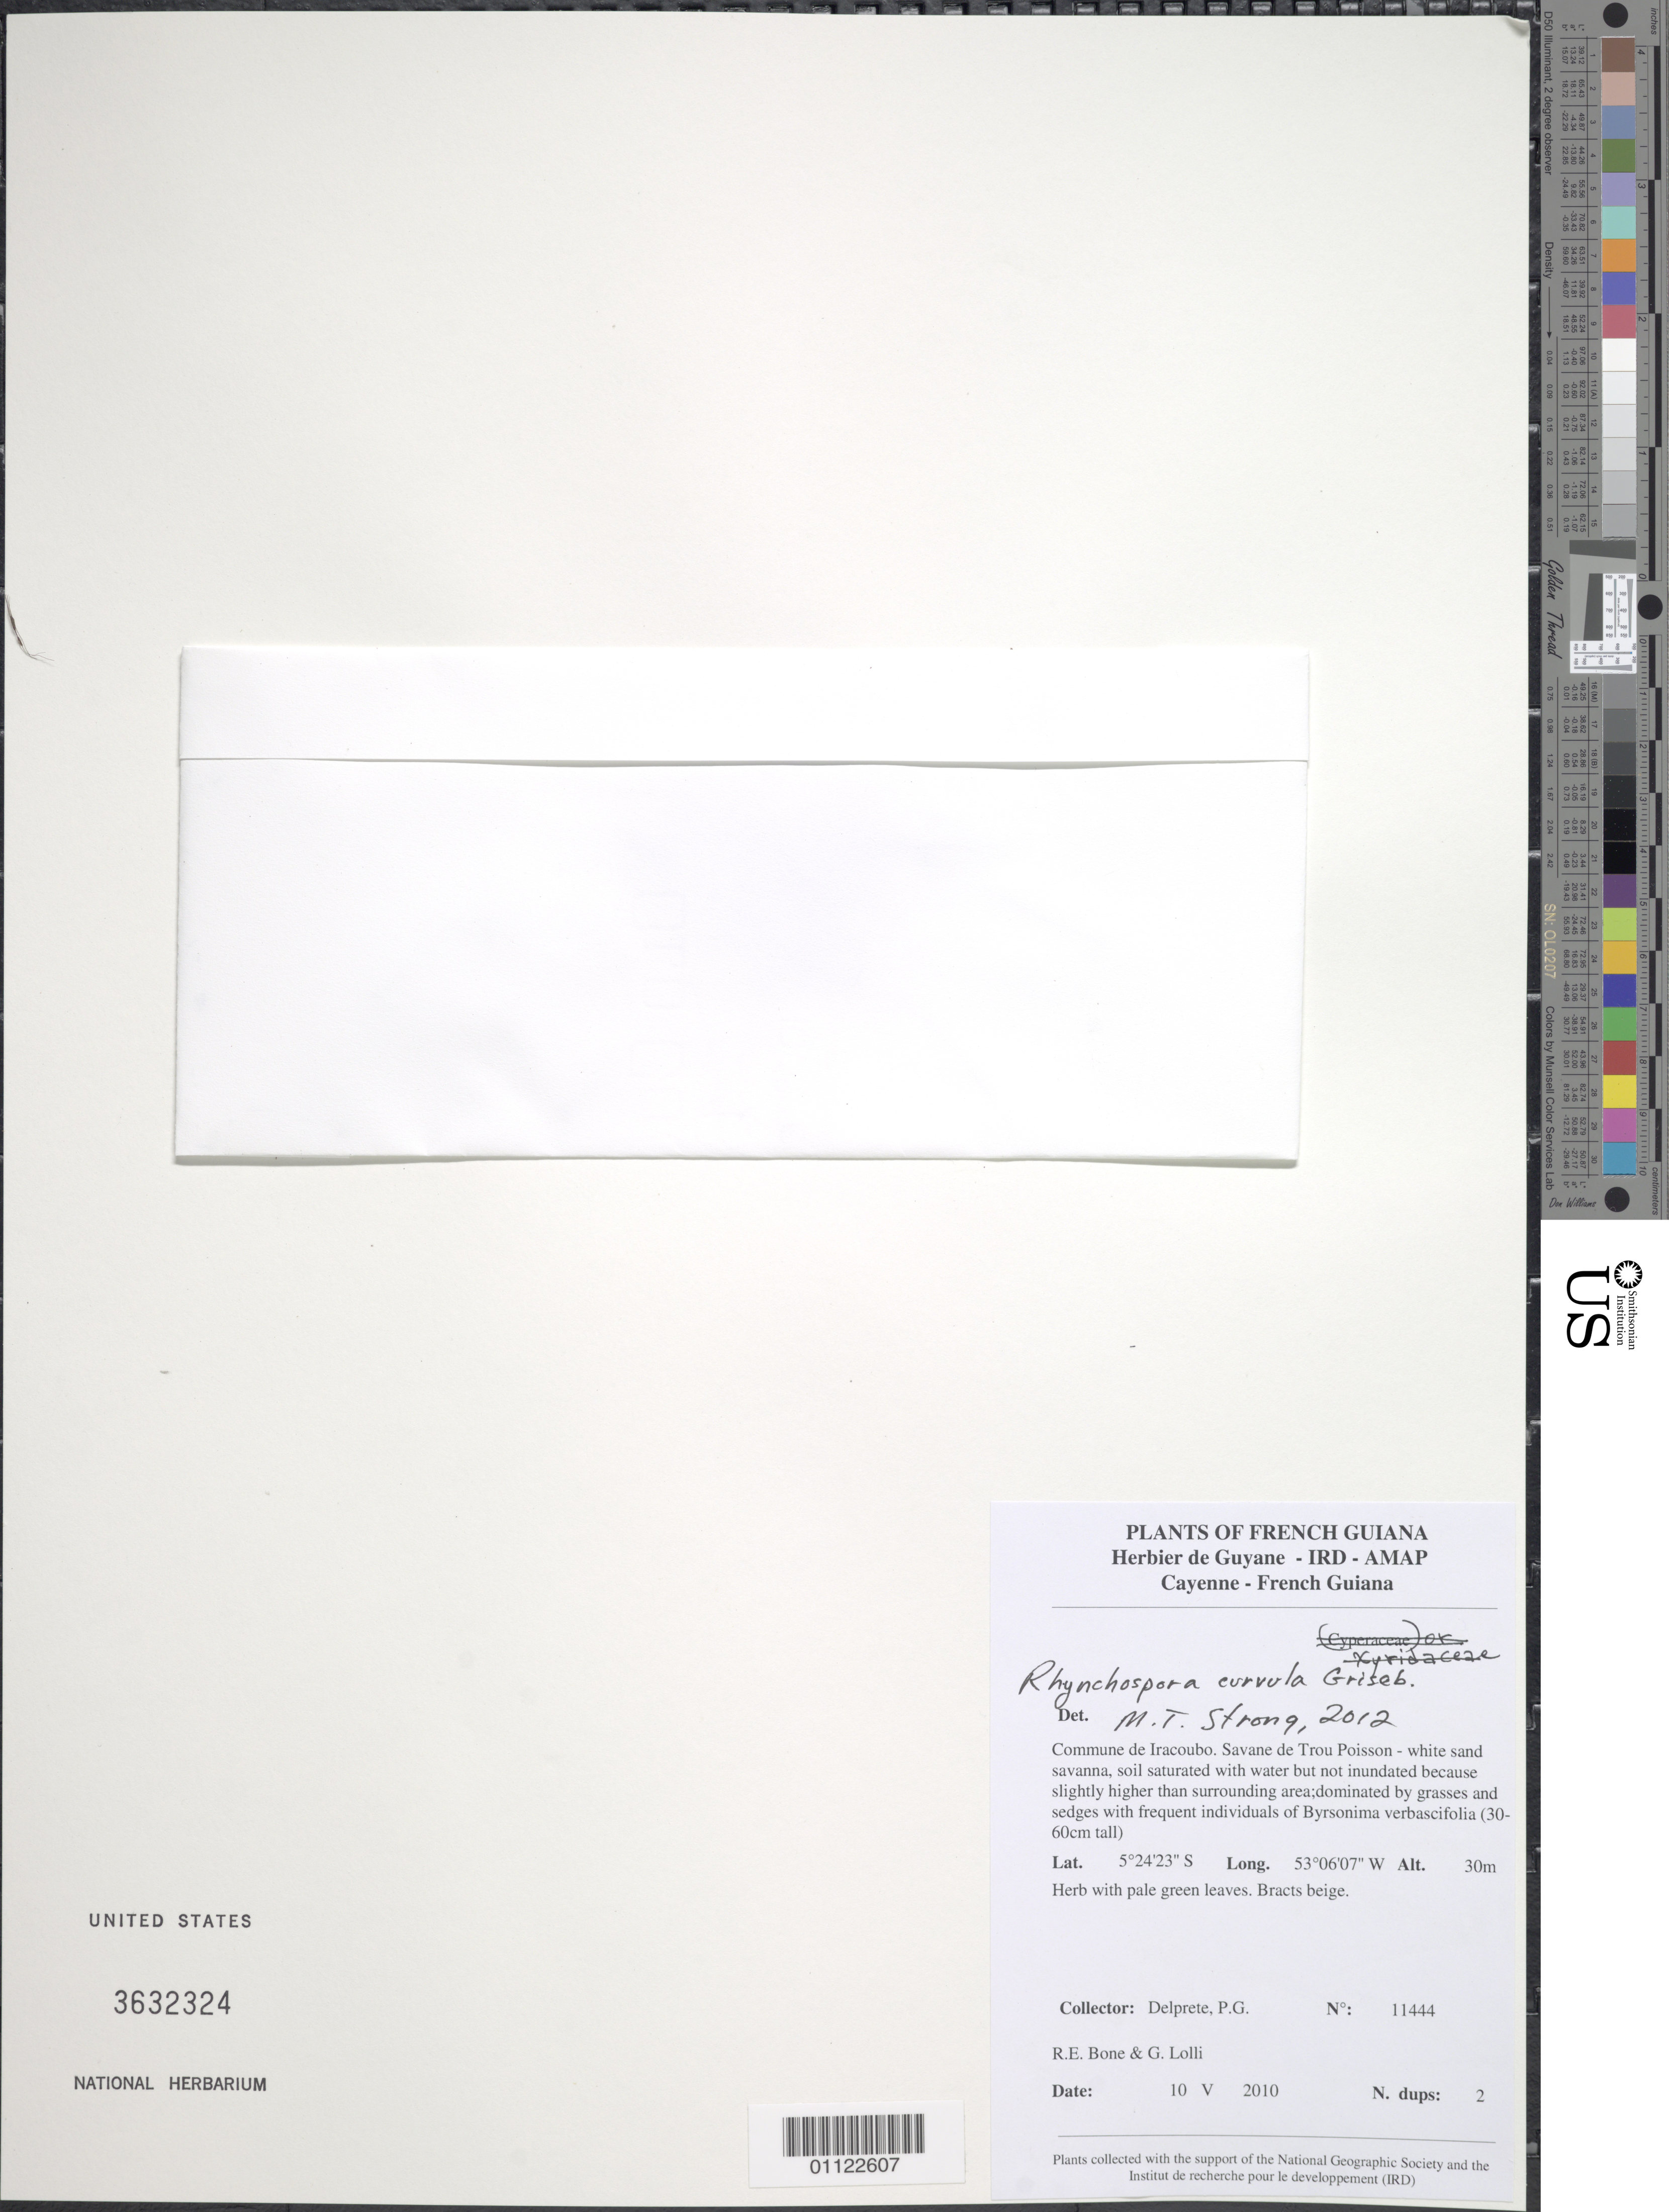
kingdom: Plantae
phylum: Tracheophyta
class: Liliopsida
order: Poales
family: Cyperaceae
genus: Rhynchospora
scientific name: Rhynchospora curvula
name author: Griseb.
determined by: Alves, K.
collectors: P. G. Delprete, R. Bone & G. Lolli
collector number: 11444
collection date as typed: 10-May-10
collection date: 1910-05-10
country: French Guiana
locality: Commune de Iracoubo. Savane de Trou Poisson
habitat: White sand savanna, soil saturated with water but not inundated bc slightly higher than surroudning area; dominated by grasses and sedges with frequen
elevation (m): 30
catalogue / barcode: US 3632312